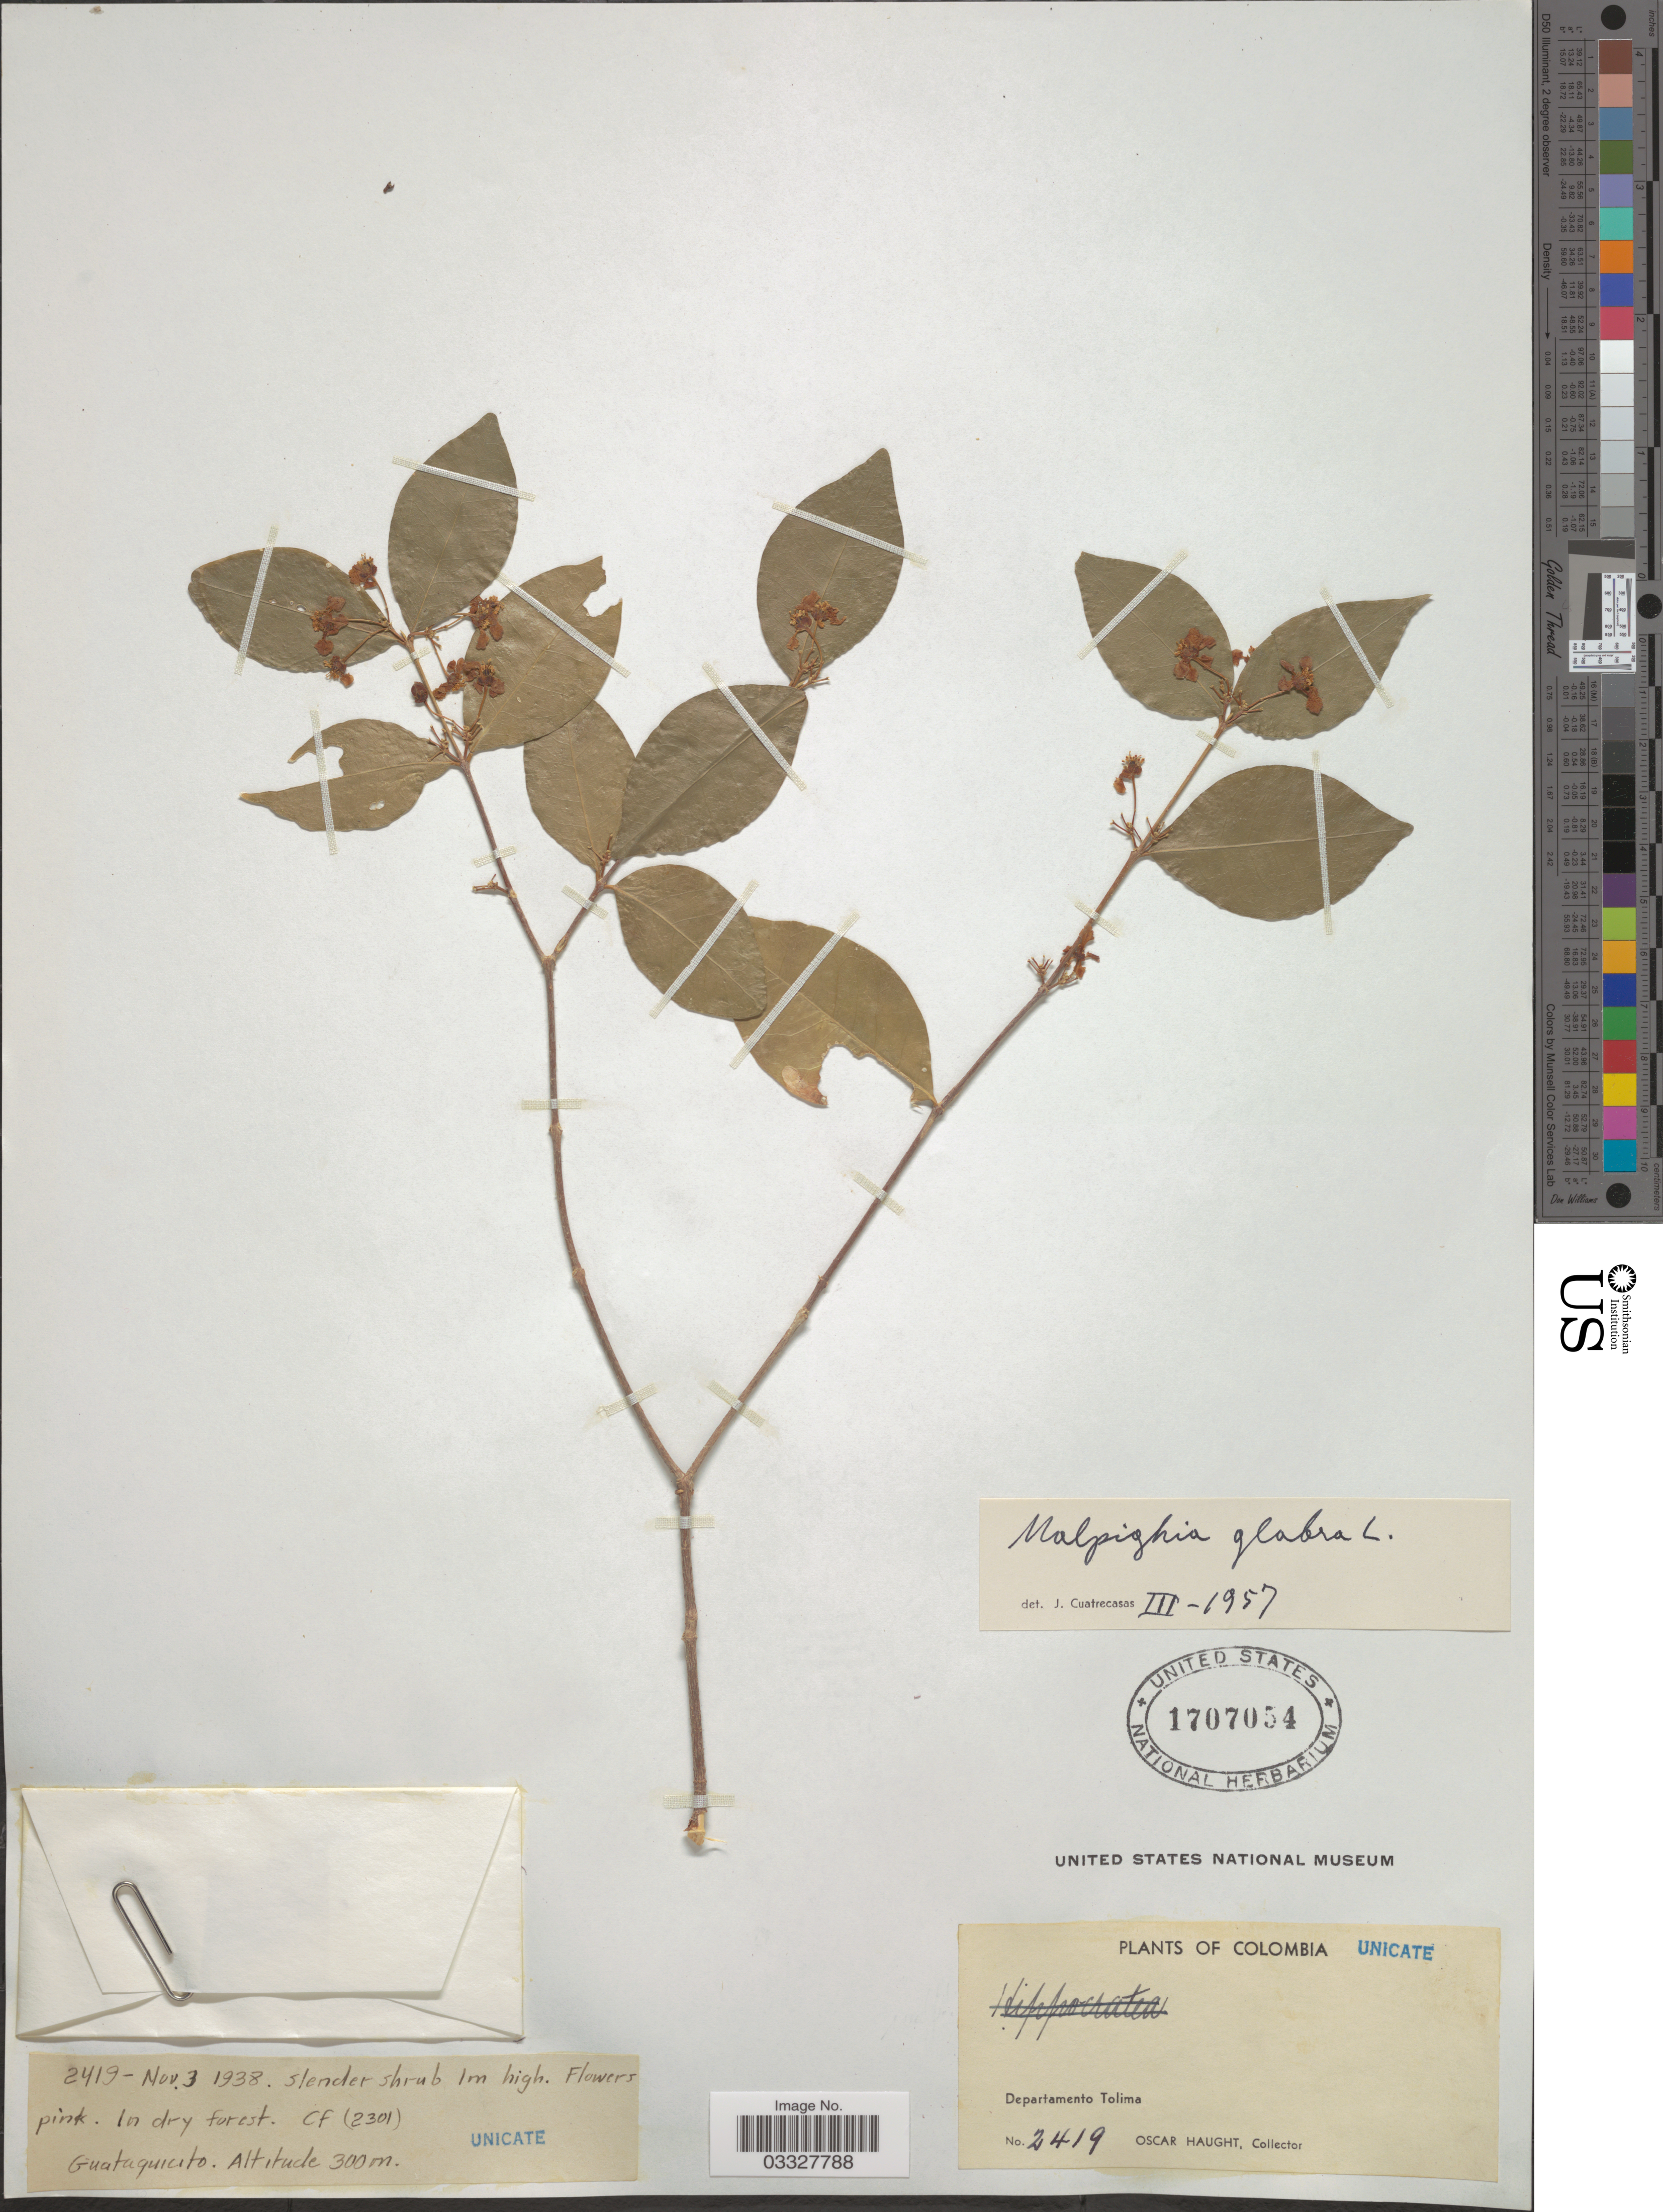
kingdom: Plantae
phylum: Tracheophyta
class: Magnoliopsida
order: Malpighiales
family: Malpighiaceae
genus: Malpighia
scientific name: Malpighia glabra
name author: L.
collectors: O. L. Haught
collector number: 2419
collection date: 1938-11-03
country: Colombia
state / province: Tolima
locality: Departamento Guataquicito.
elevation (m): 300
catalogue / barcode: US 1707054